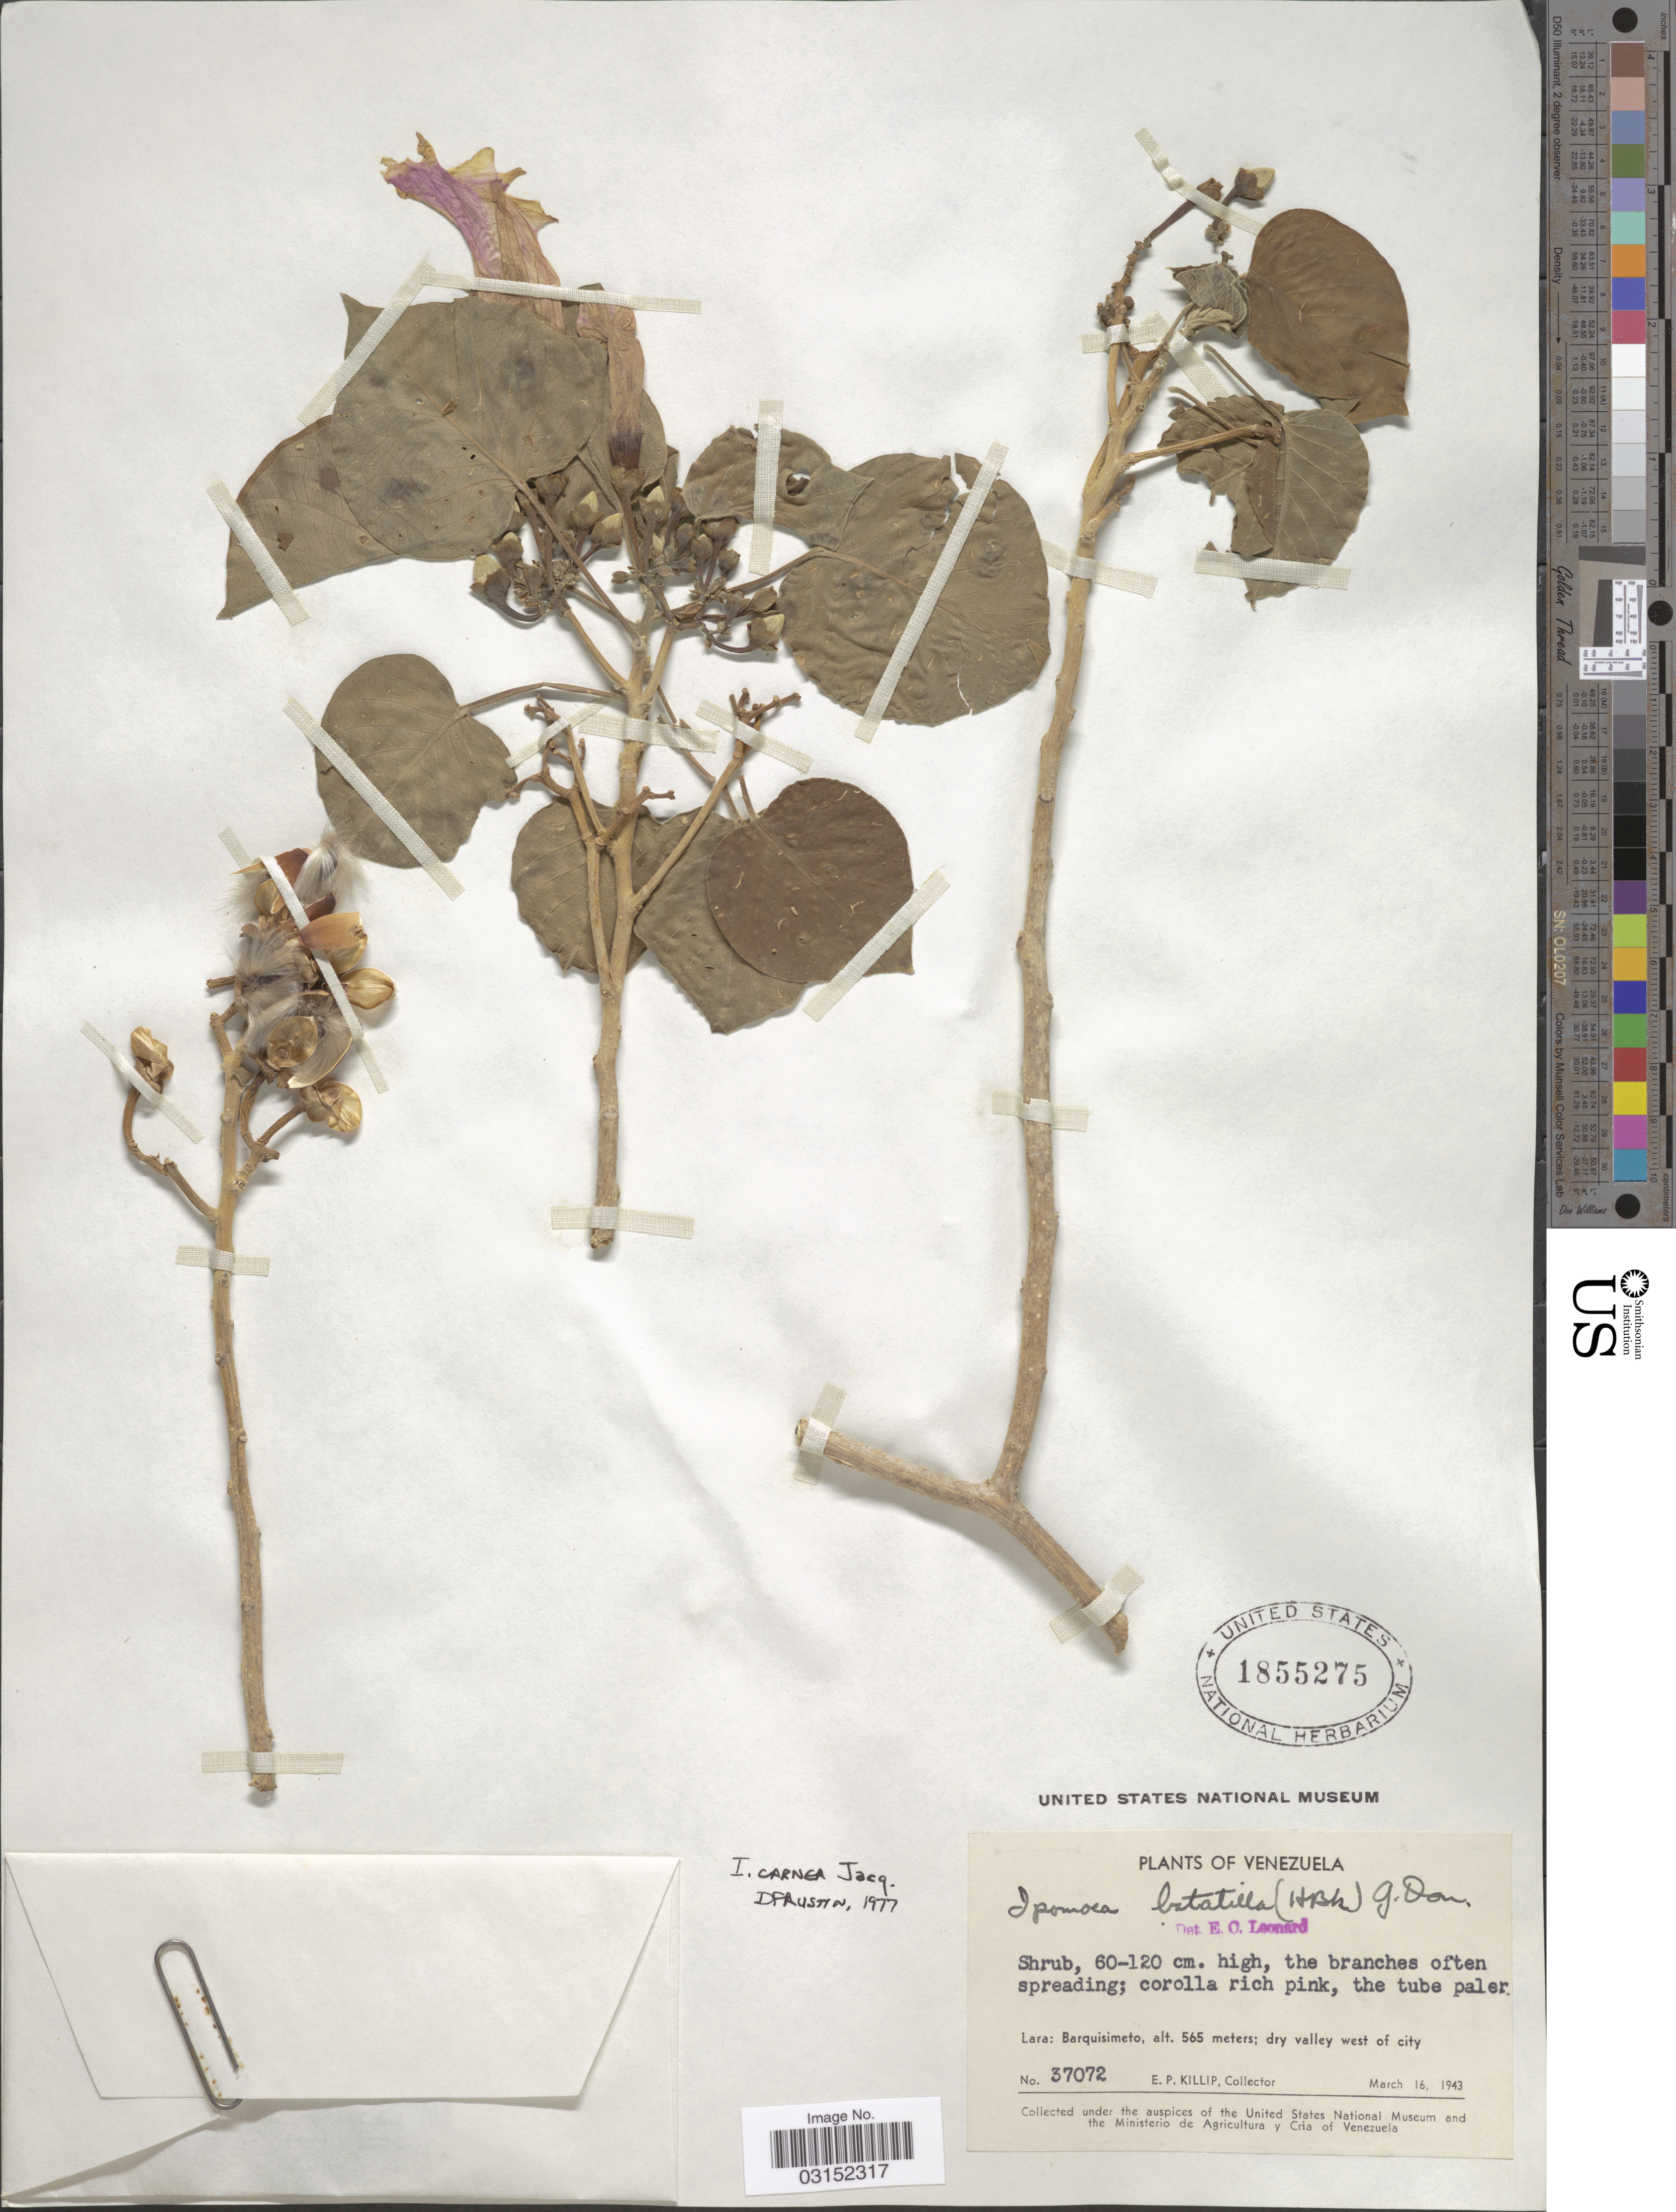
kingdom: Plantae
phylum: Tracheophyta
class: Magnoliopsida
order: Solanales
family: Convolvulaceae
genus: Ipomoea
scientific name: Ipomoea carnea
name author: Jacq.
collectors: E. P. Killip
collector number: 37072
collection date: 1943-03-16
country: Venezuela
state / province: Lara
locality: Lara: Barquisimeto, dry valley west of city.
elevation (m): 565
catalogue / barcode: US 1855275